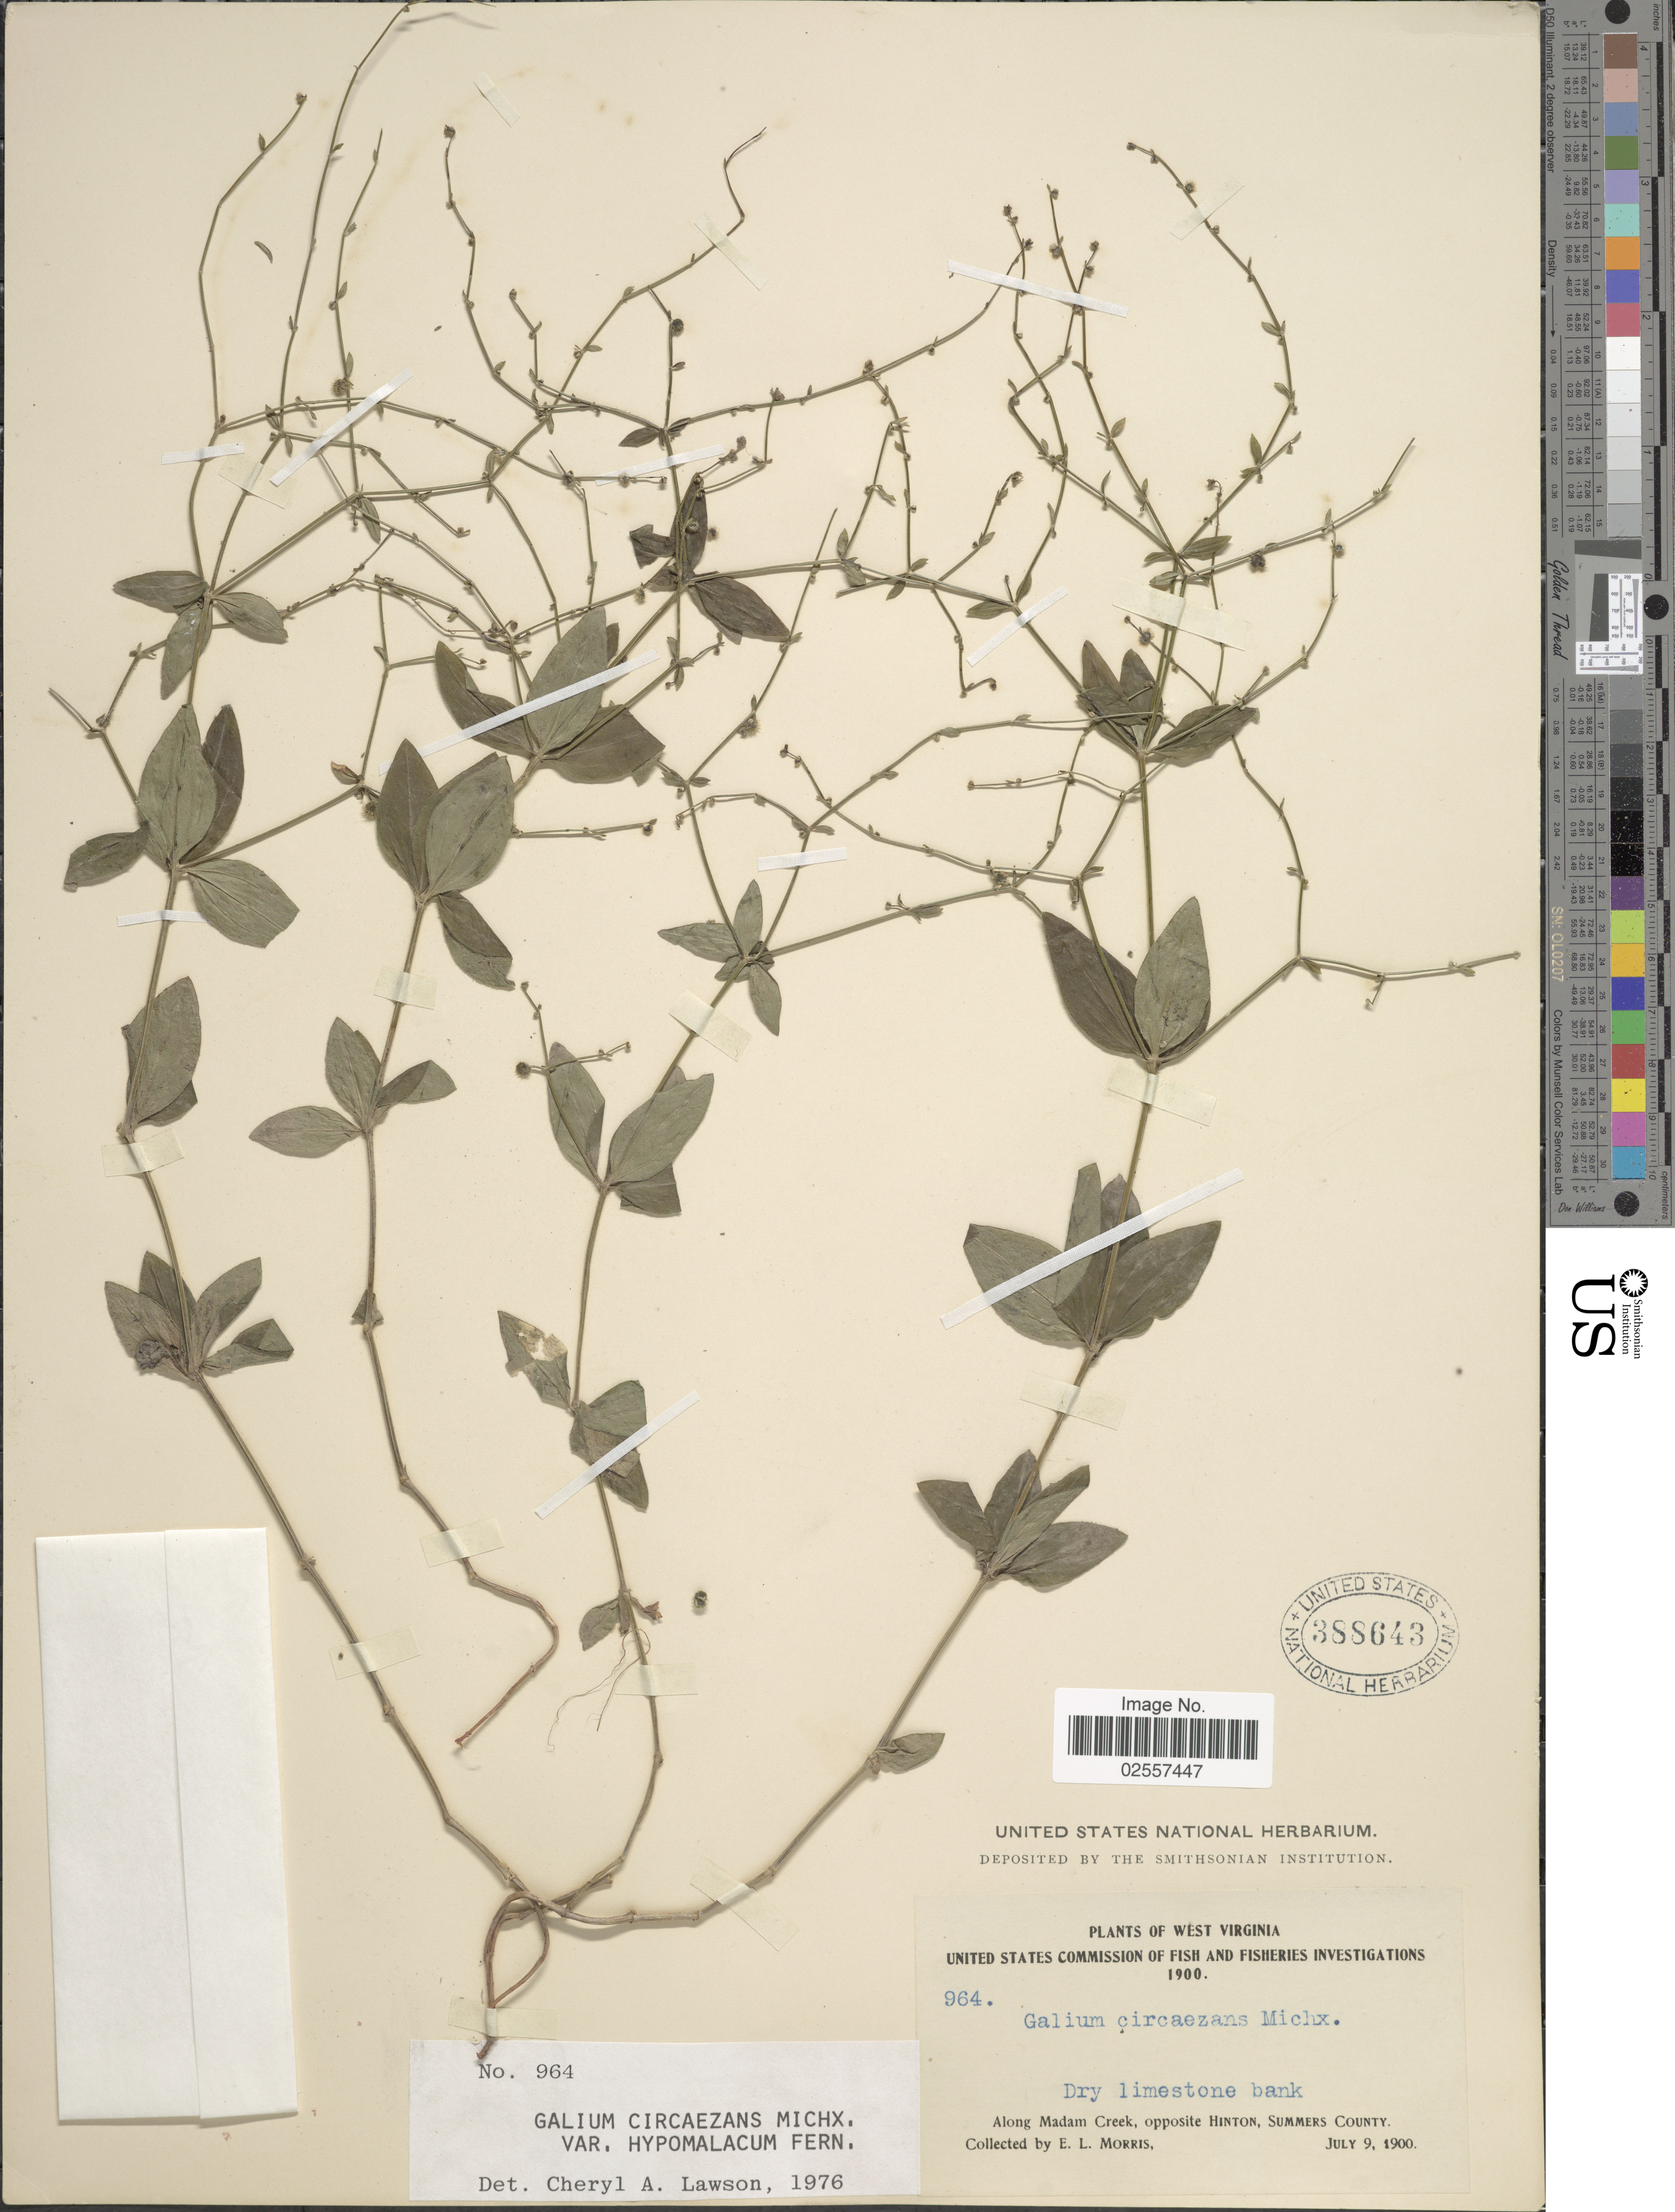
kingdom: Plantae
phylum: Tracheophyta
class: Magnoliopsida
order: Gentianales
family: Rubiaceae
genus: Galium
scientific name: Galium circaezans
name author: Michx.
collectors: E. Morris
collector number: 964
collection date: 1900-07-09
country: United States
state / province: West Virginia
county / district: Summers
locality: Dry limestone bank, Along Madam Creek, opposite Hinton, Summers County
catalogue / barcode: US 388643